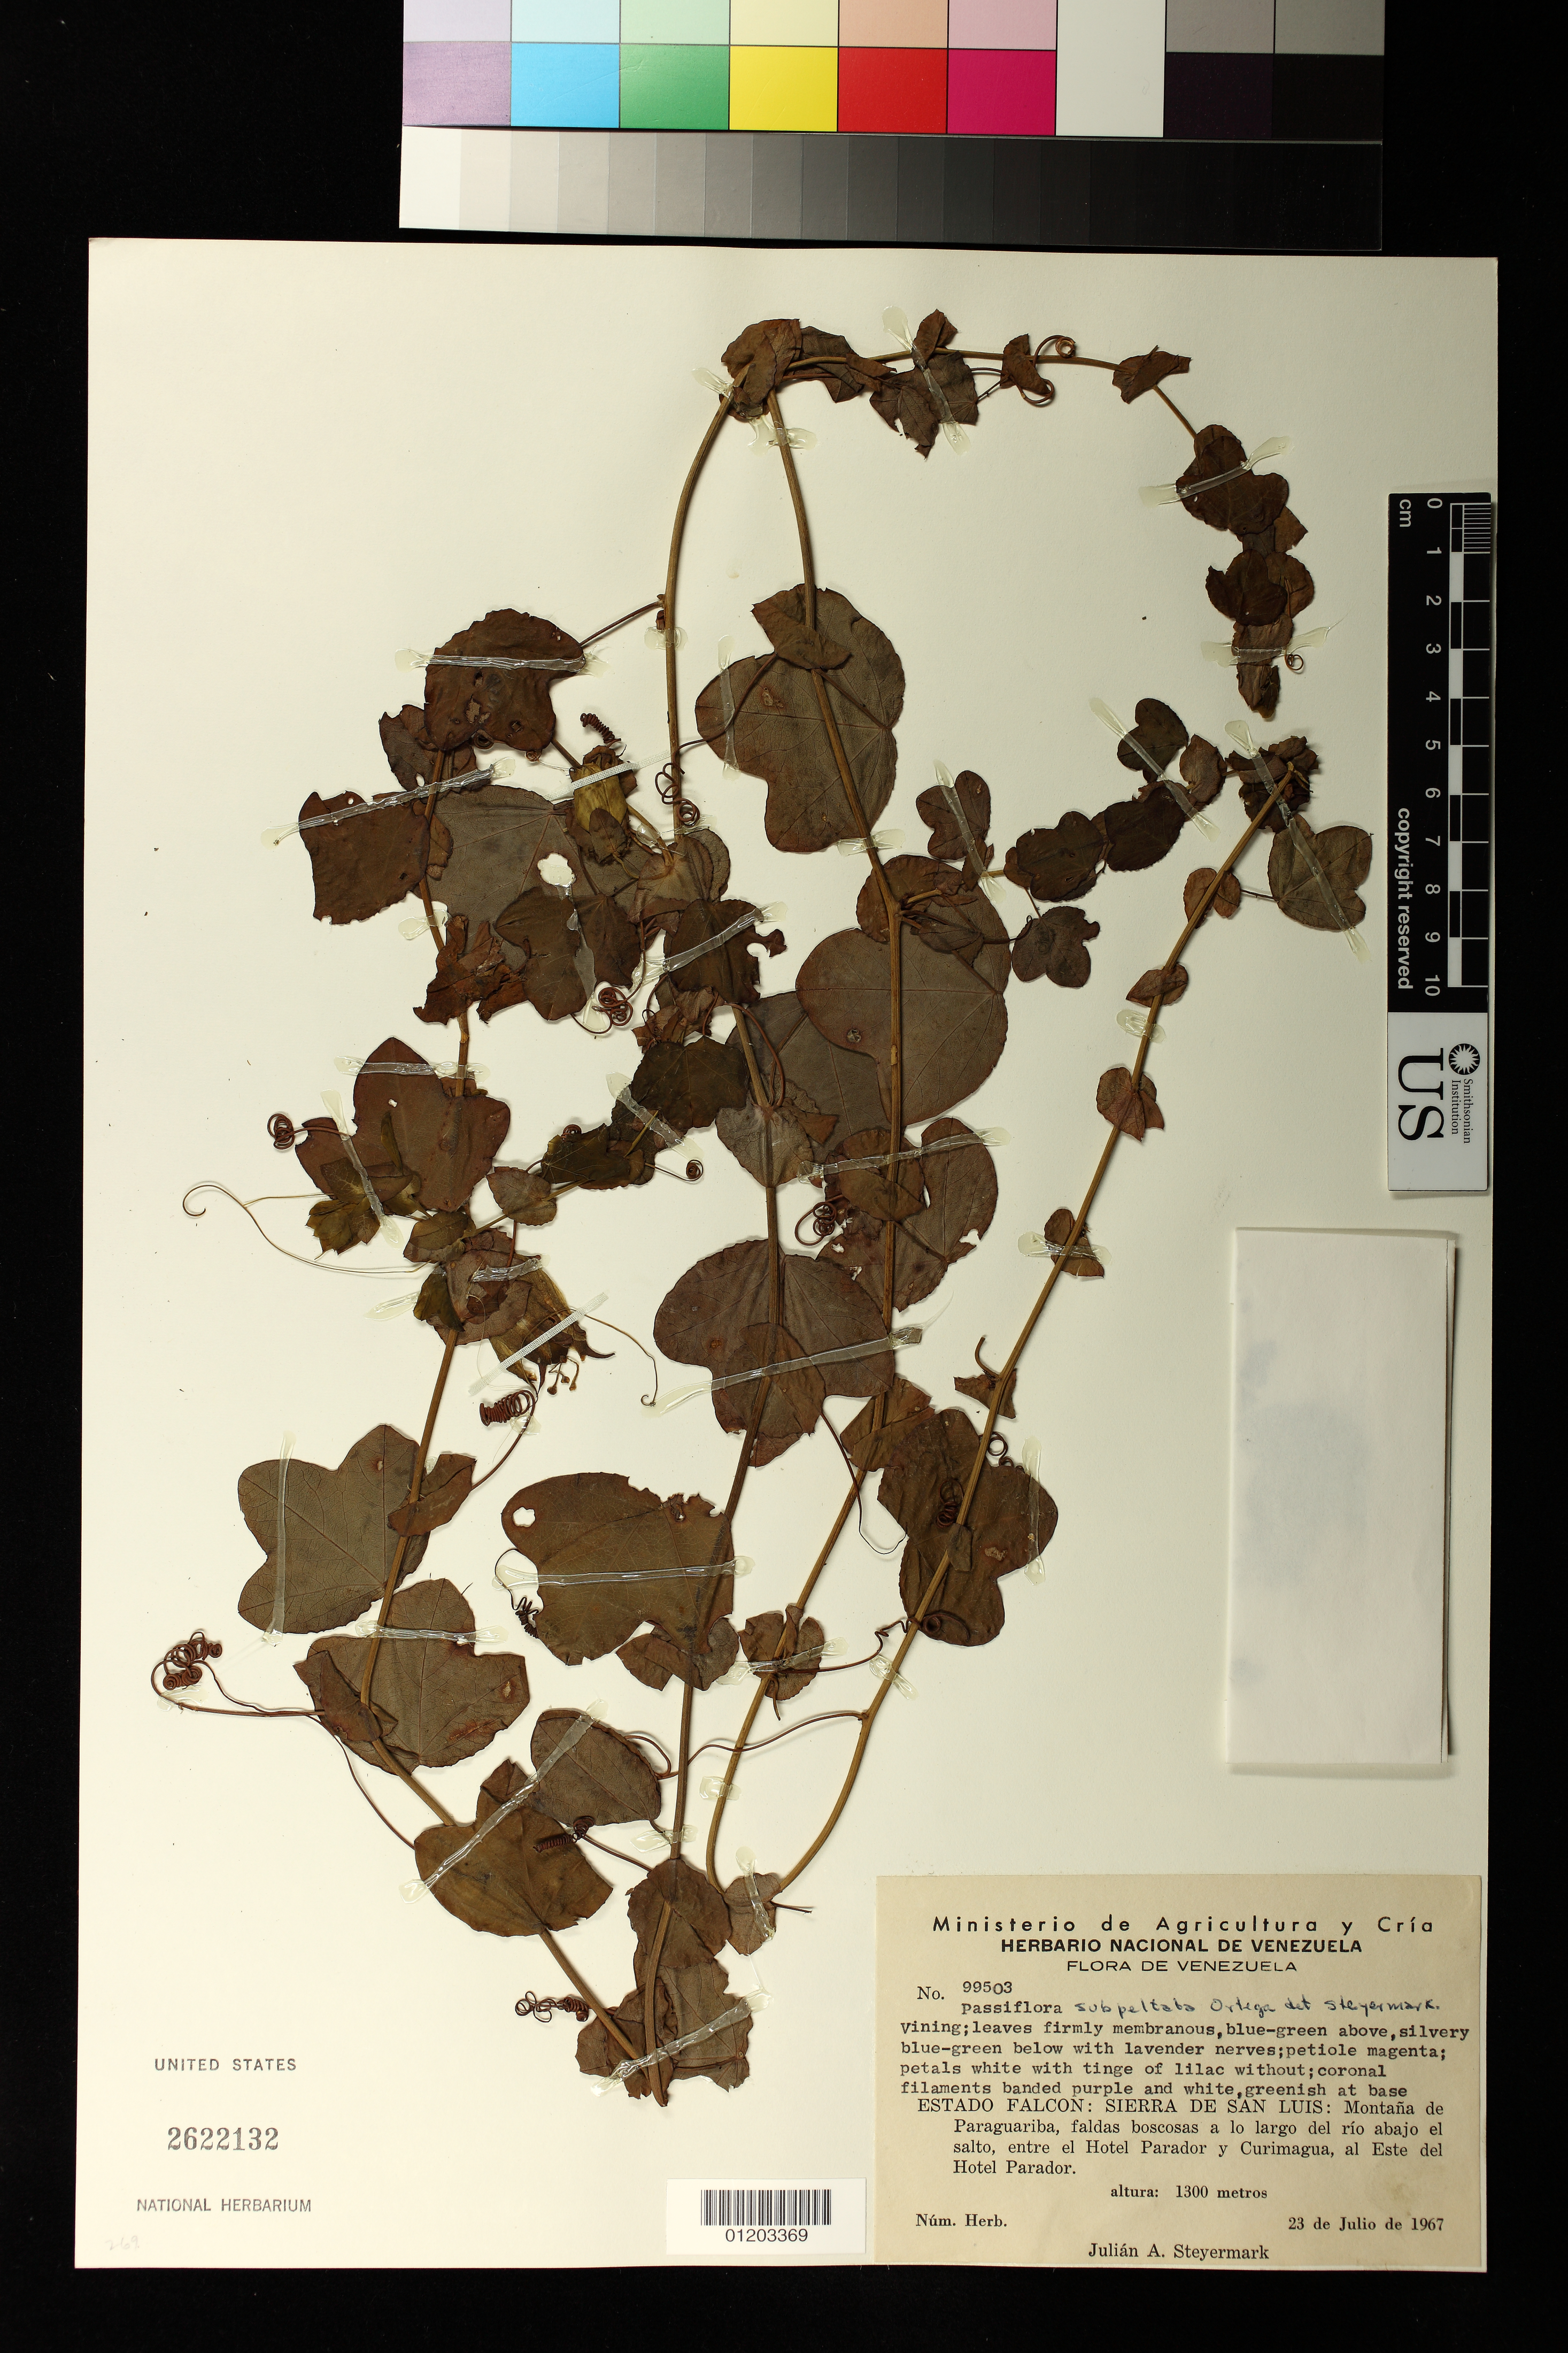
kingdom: Plantae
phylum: Tracheophyta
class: Magnoliopsida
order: Malpighiales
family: Passifloraceae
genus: Passiflora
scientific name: Passiflora subpeltata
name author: Ortega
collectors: J. Steyermark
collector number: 99503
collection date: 1967-07-23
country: Venezuela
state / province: Falcón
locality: Sierra de San Luis: Montana de Paraguariba, faldas boscosas a lo largo del rio abajo el salto, entre el Hotel Parador y Curimagua, al Este del Hotel Parador.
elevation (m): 1300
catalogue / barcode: US 2622132